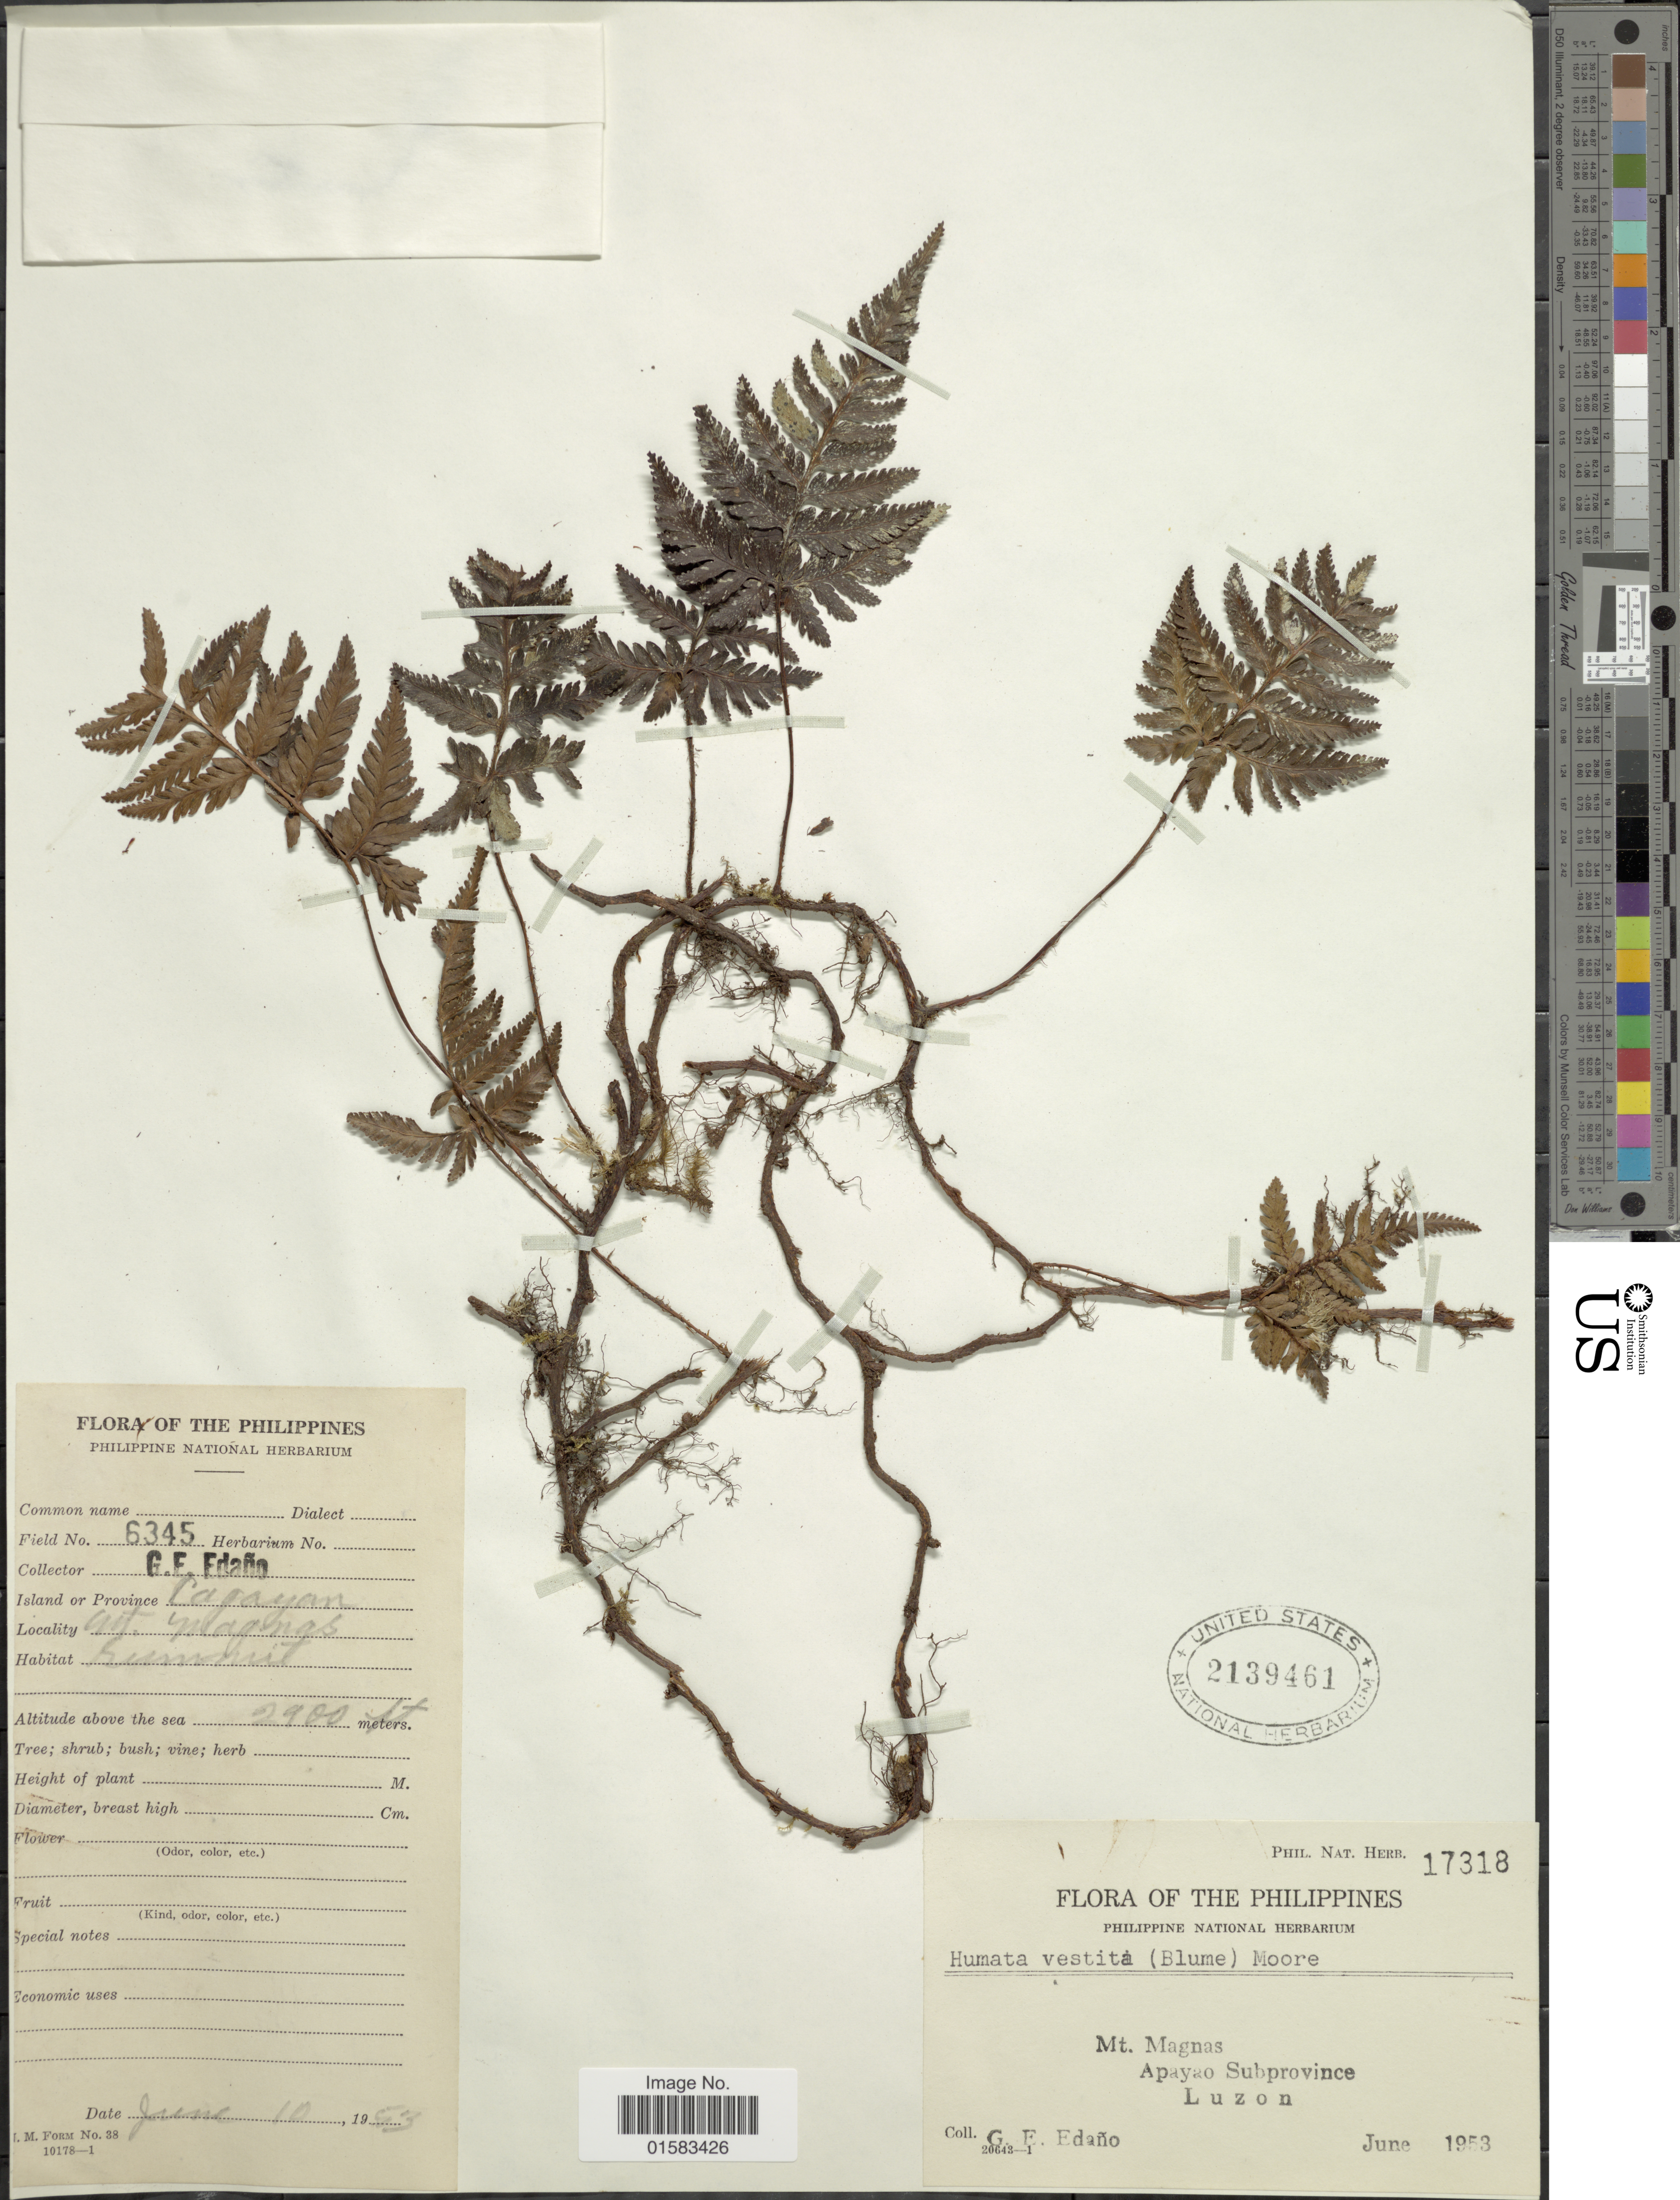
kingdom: Plantae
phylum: Tracheophyta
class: Polypodiopsida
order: Polypodiales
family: Davalliaceae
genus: Davallia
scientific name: Davallia repens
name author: (L. f.) Kuhn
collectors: G. Edaño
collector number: Phil. Nat. Herb. 17318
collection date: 1953-06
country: Philippines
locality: Mt. Magnas, Apayao Subprovince, Luzon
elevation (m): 884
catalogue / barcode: US 2139461